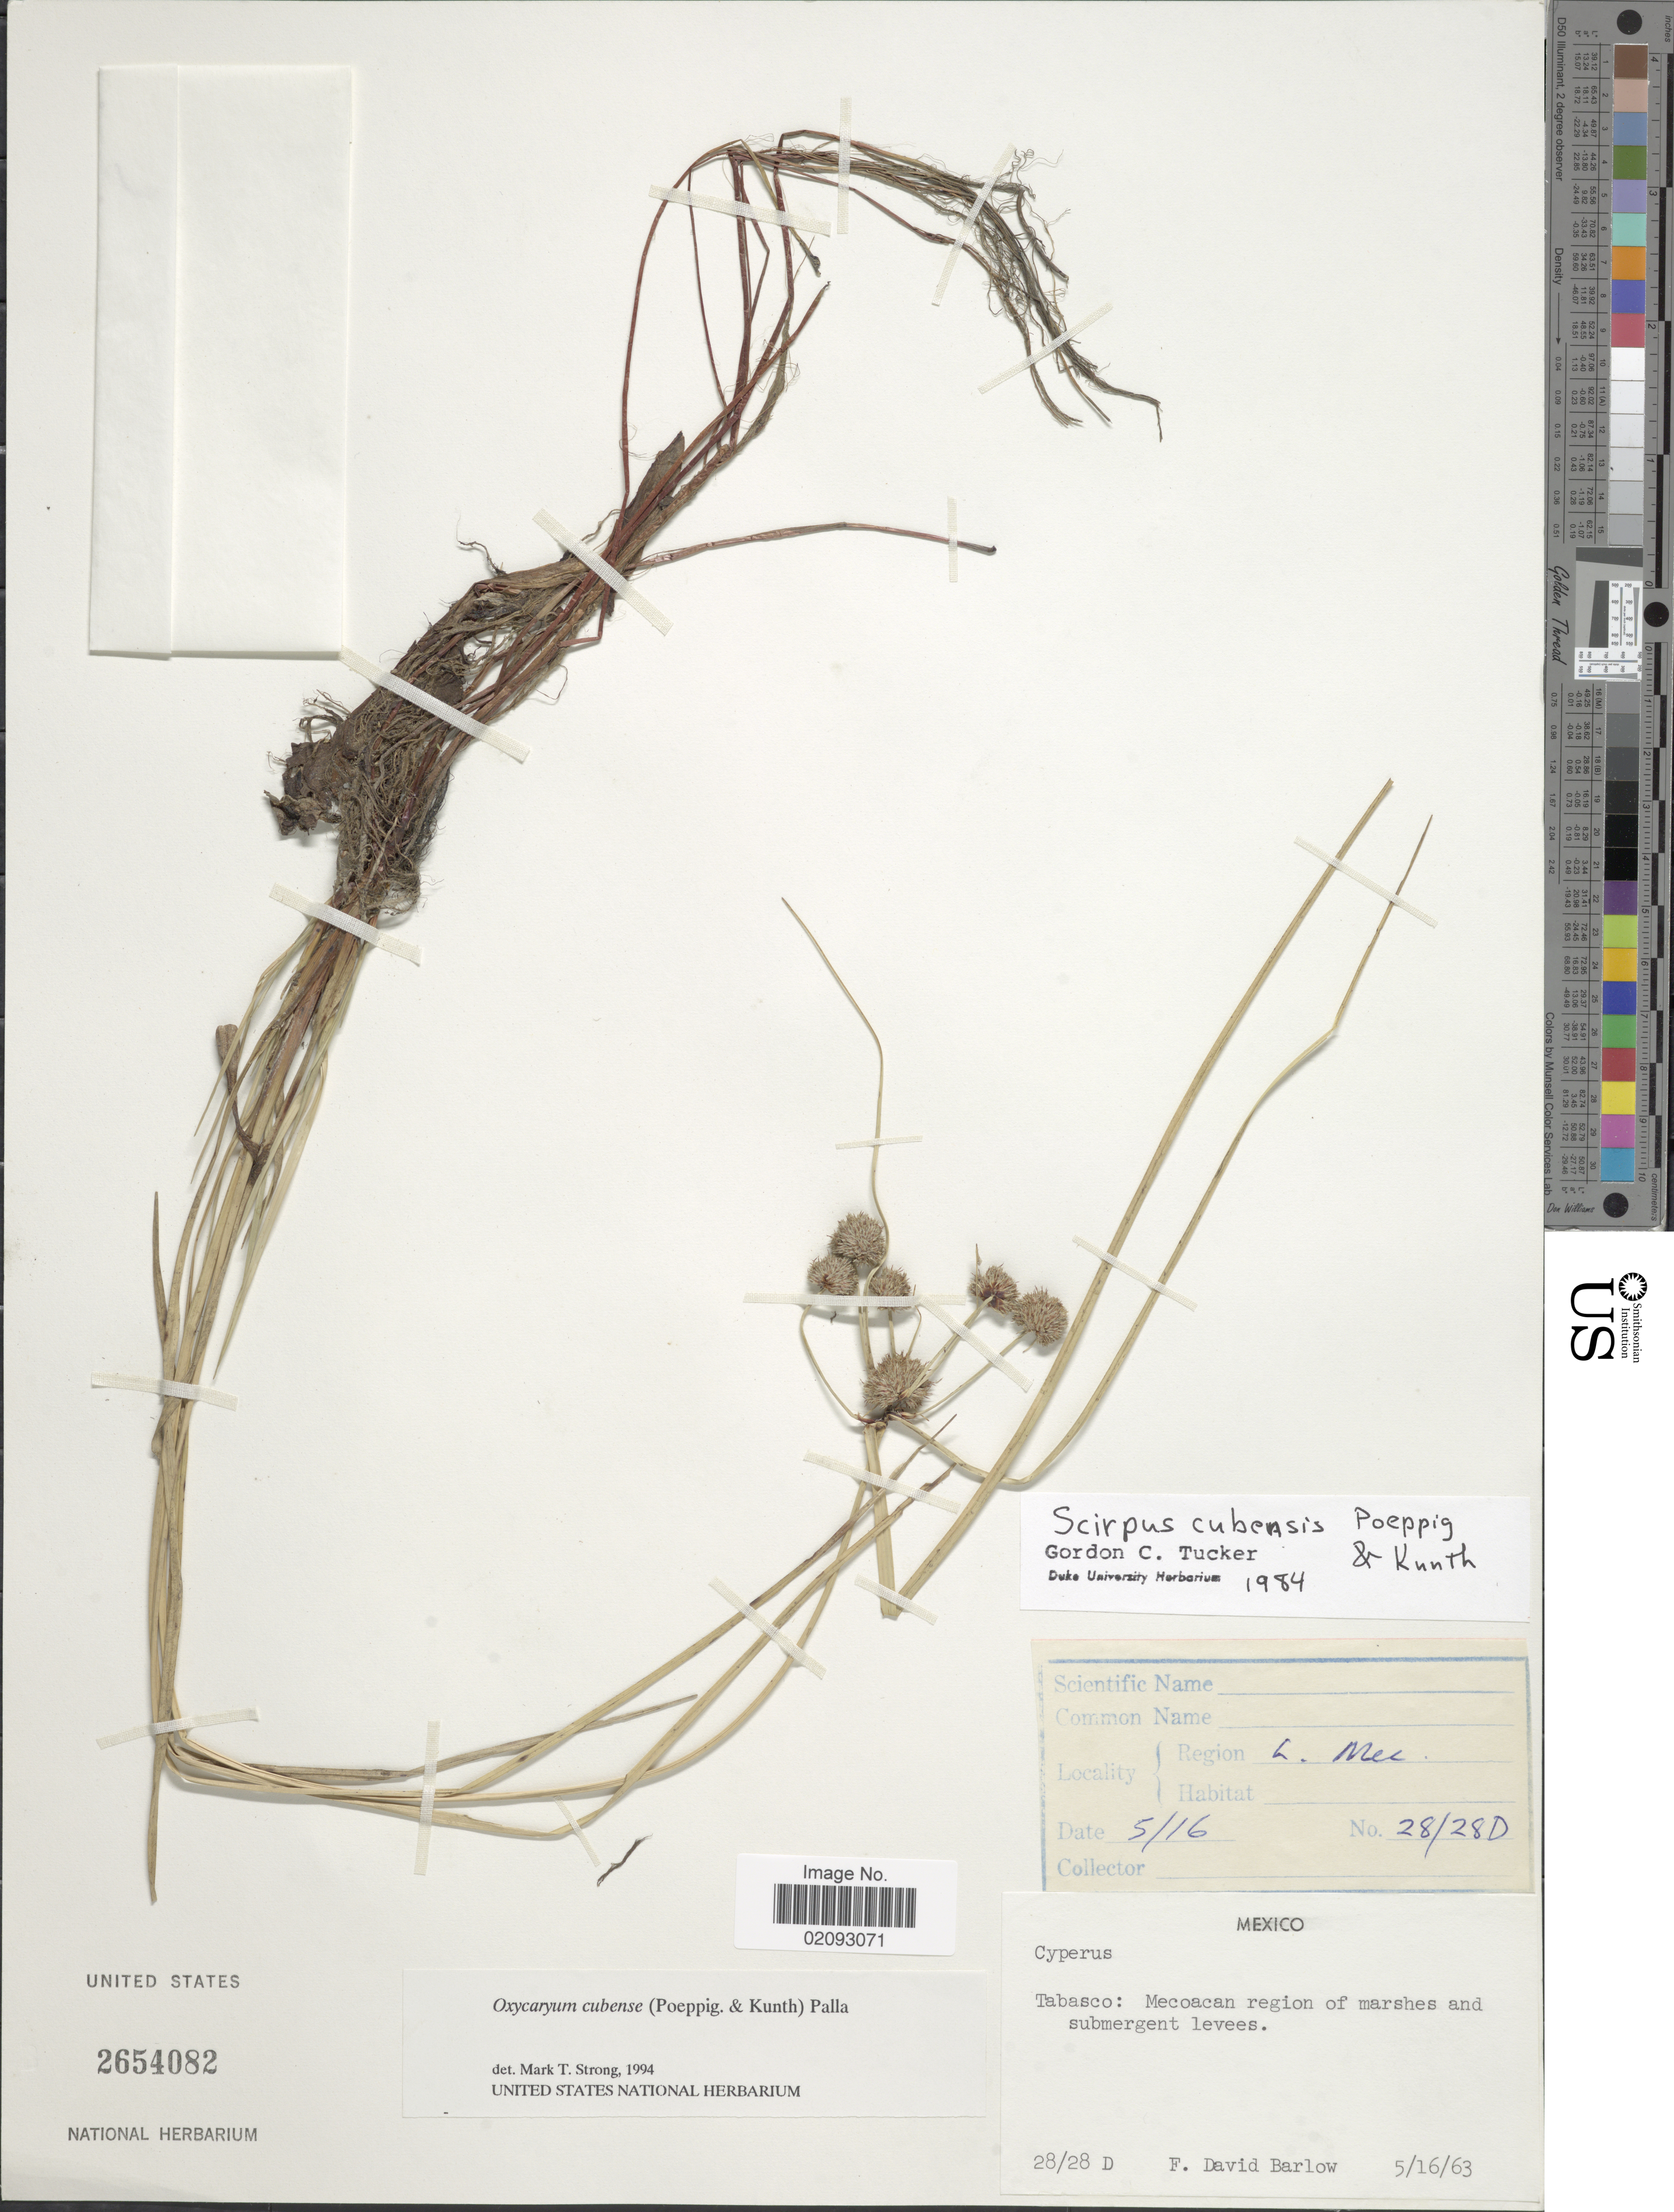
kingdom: Plantae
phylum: Tracheophyta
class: Liliopsida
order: Poales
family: Cyperaceae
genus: Cyperus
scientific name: Cyperus blepharoleptos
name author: Steud.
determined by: Strong, M. T., (US), Smithsonian Institution - National Museum of Natural History (UNITED STATES)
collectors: F. D. Barlow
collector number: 28/28 D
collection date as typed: Transcribed d/m/y: 16/5/63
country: Mexico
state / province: Tabasco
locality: Mecoacan region of marshes and submergent levees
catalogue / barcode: US 2654082